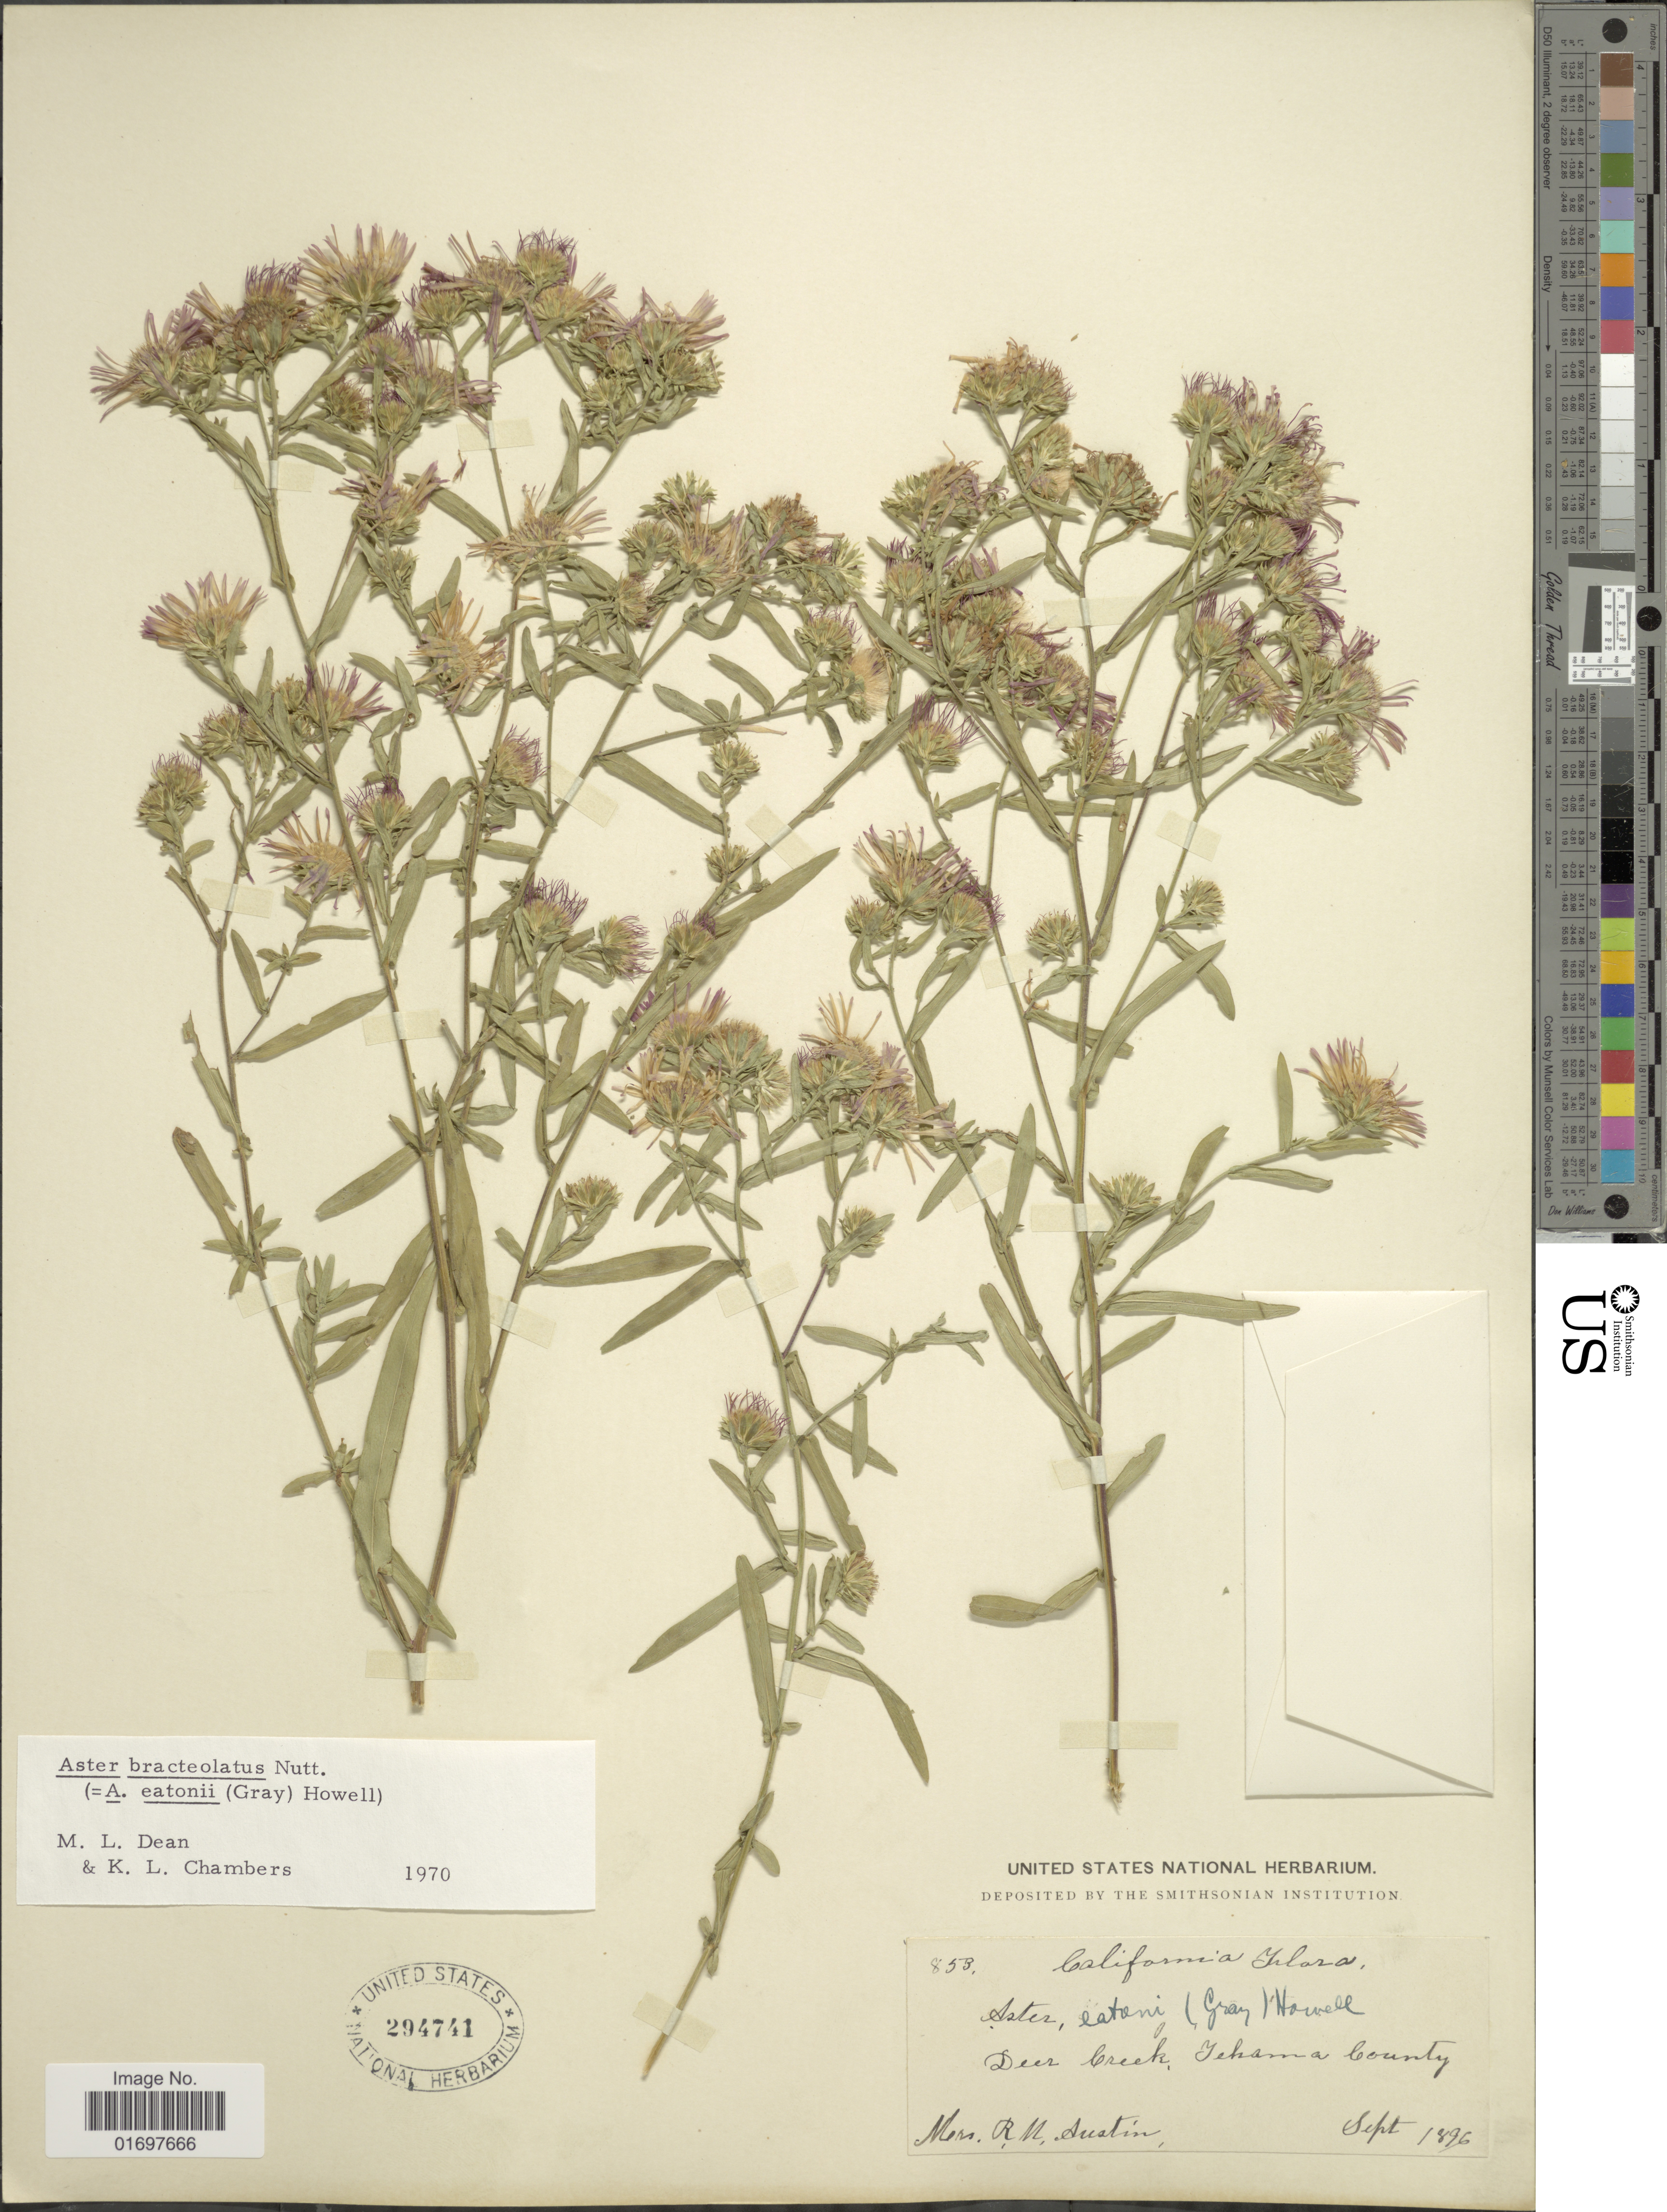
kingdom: Plantae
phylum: Tracheophyta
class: Magnoliopsida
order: Asterales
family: Asteraceae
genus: Symphyotrichum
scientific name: Symphyotrichum bracteolatum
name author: (Nutt.) G.L. Nesom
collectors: R. Austin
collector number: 853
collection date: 1896-09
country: United States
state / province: California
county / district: Tehama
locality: Deer Creek, Tehama County.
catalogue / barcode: US 294741